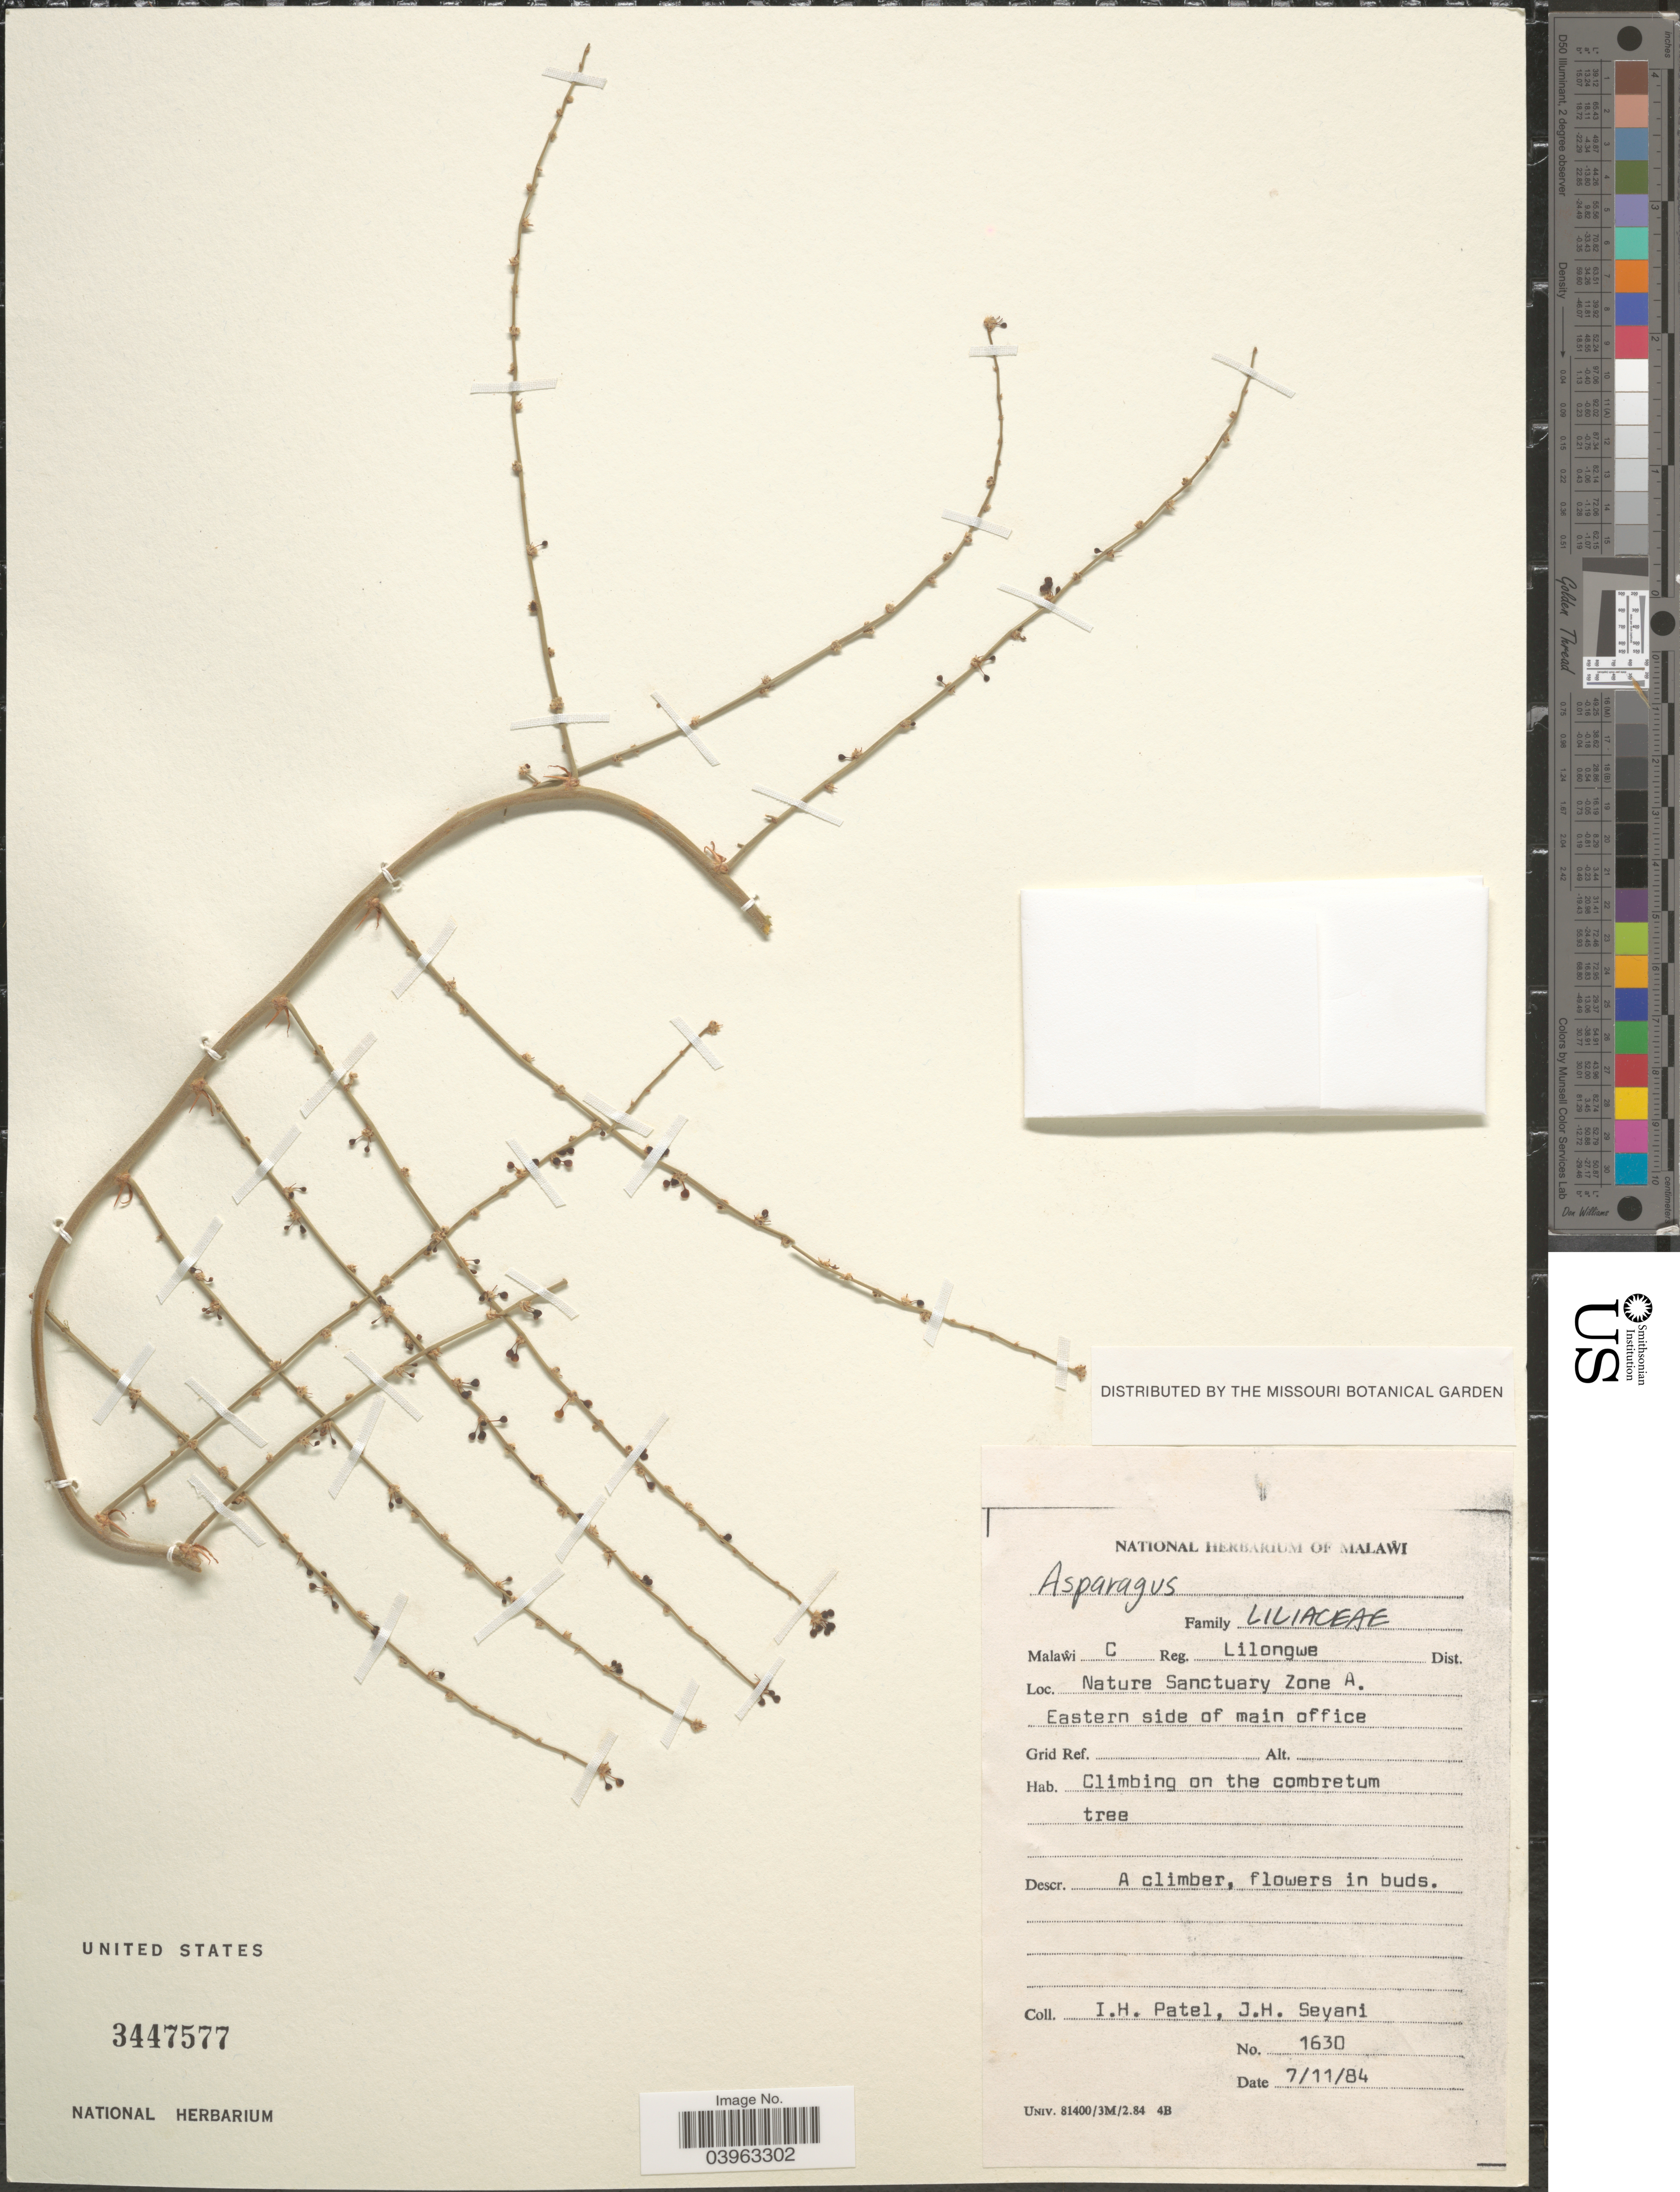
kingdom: Plantae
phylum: Tracheophyta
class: Liliopsida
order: Asparagales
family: Asparagaceae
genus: Asparagus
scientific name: Asparagus sp.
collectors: I. Patel & J. Seyani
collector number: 1630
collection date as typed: Transcribed d/m/y: 7/11/84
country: Malawi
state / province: Central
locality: Malawi C. Reg. Lilongwe. Nature Sanctuary Zone A. Eastern side of main office.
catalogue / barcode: US 3447577